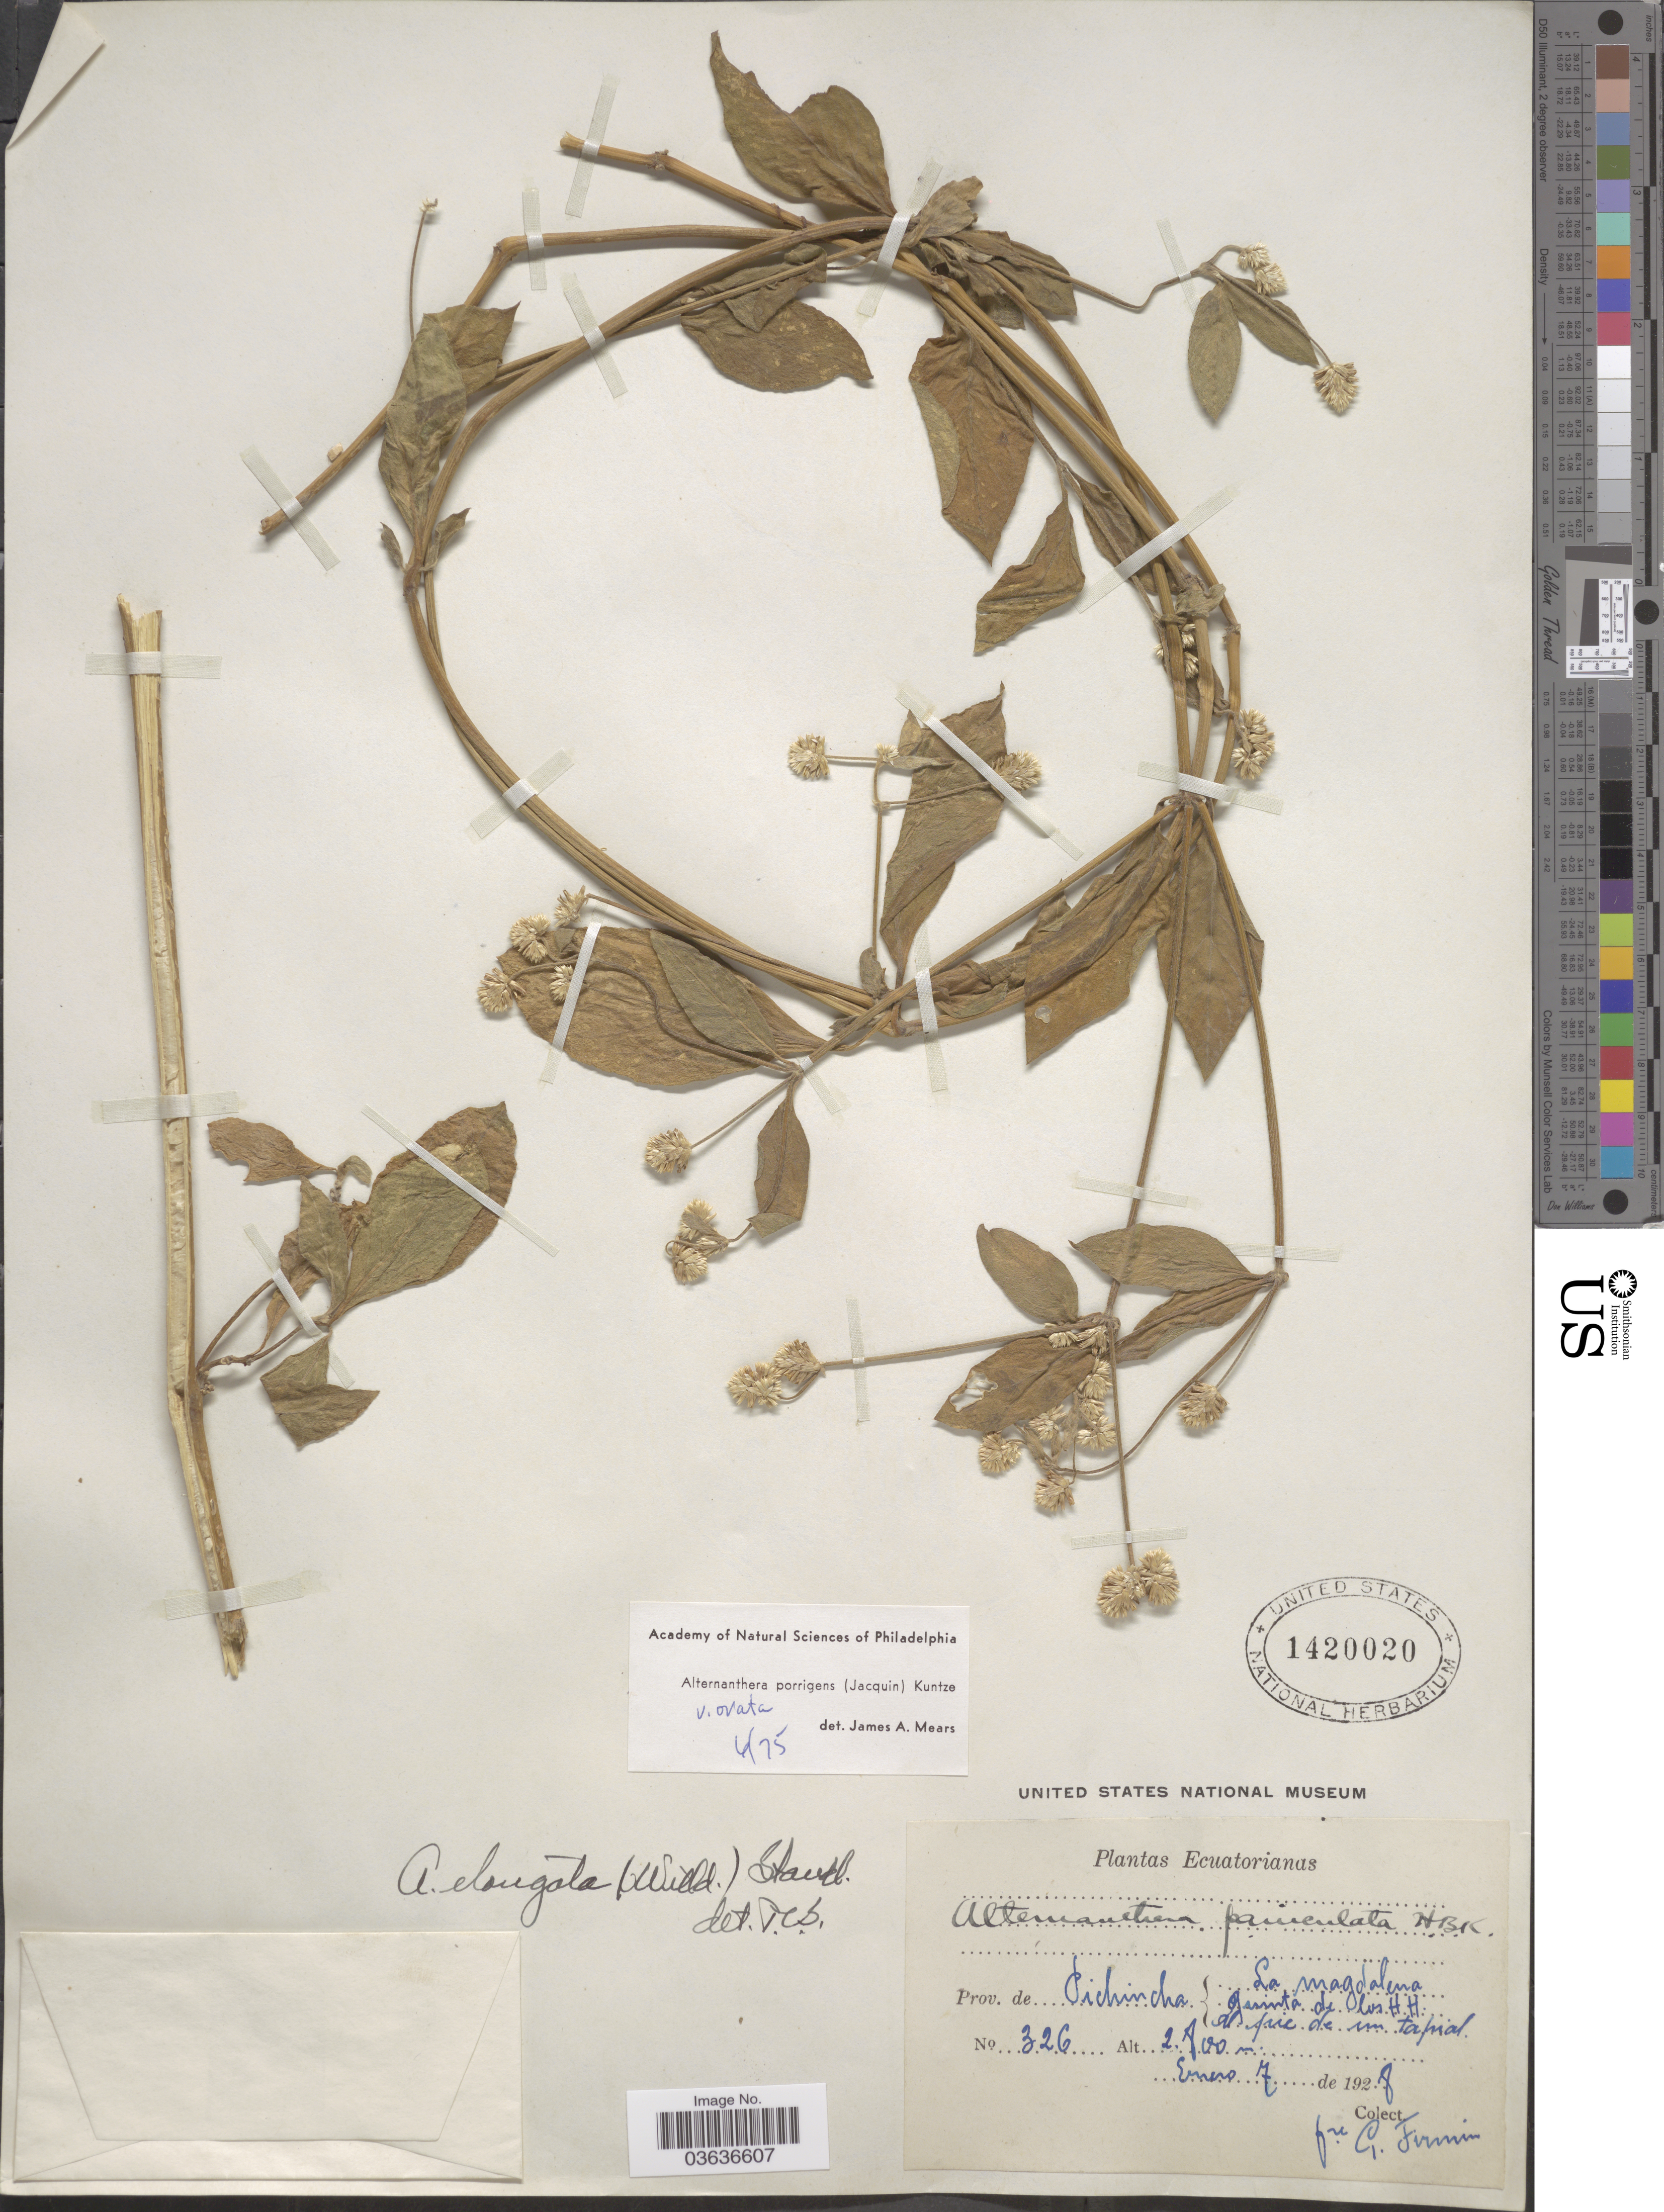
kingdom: Plantae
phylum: Tracheophyta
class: Magnoliopsida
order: Caryophyllales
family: Amaranthaceae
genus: Alternanthera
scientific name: Alternanthera porrigens var. ovata Mears var. nov. ined.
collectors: F. Firmin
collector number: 326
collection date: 1928-01-07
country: Ecuador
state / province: Pichincha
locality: La Magdalena quinta de los H.H. al pice de un tapial.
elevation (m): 2800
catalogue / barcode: US 1420020